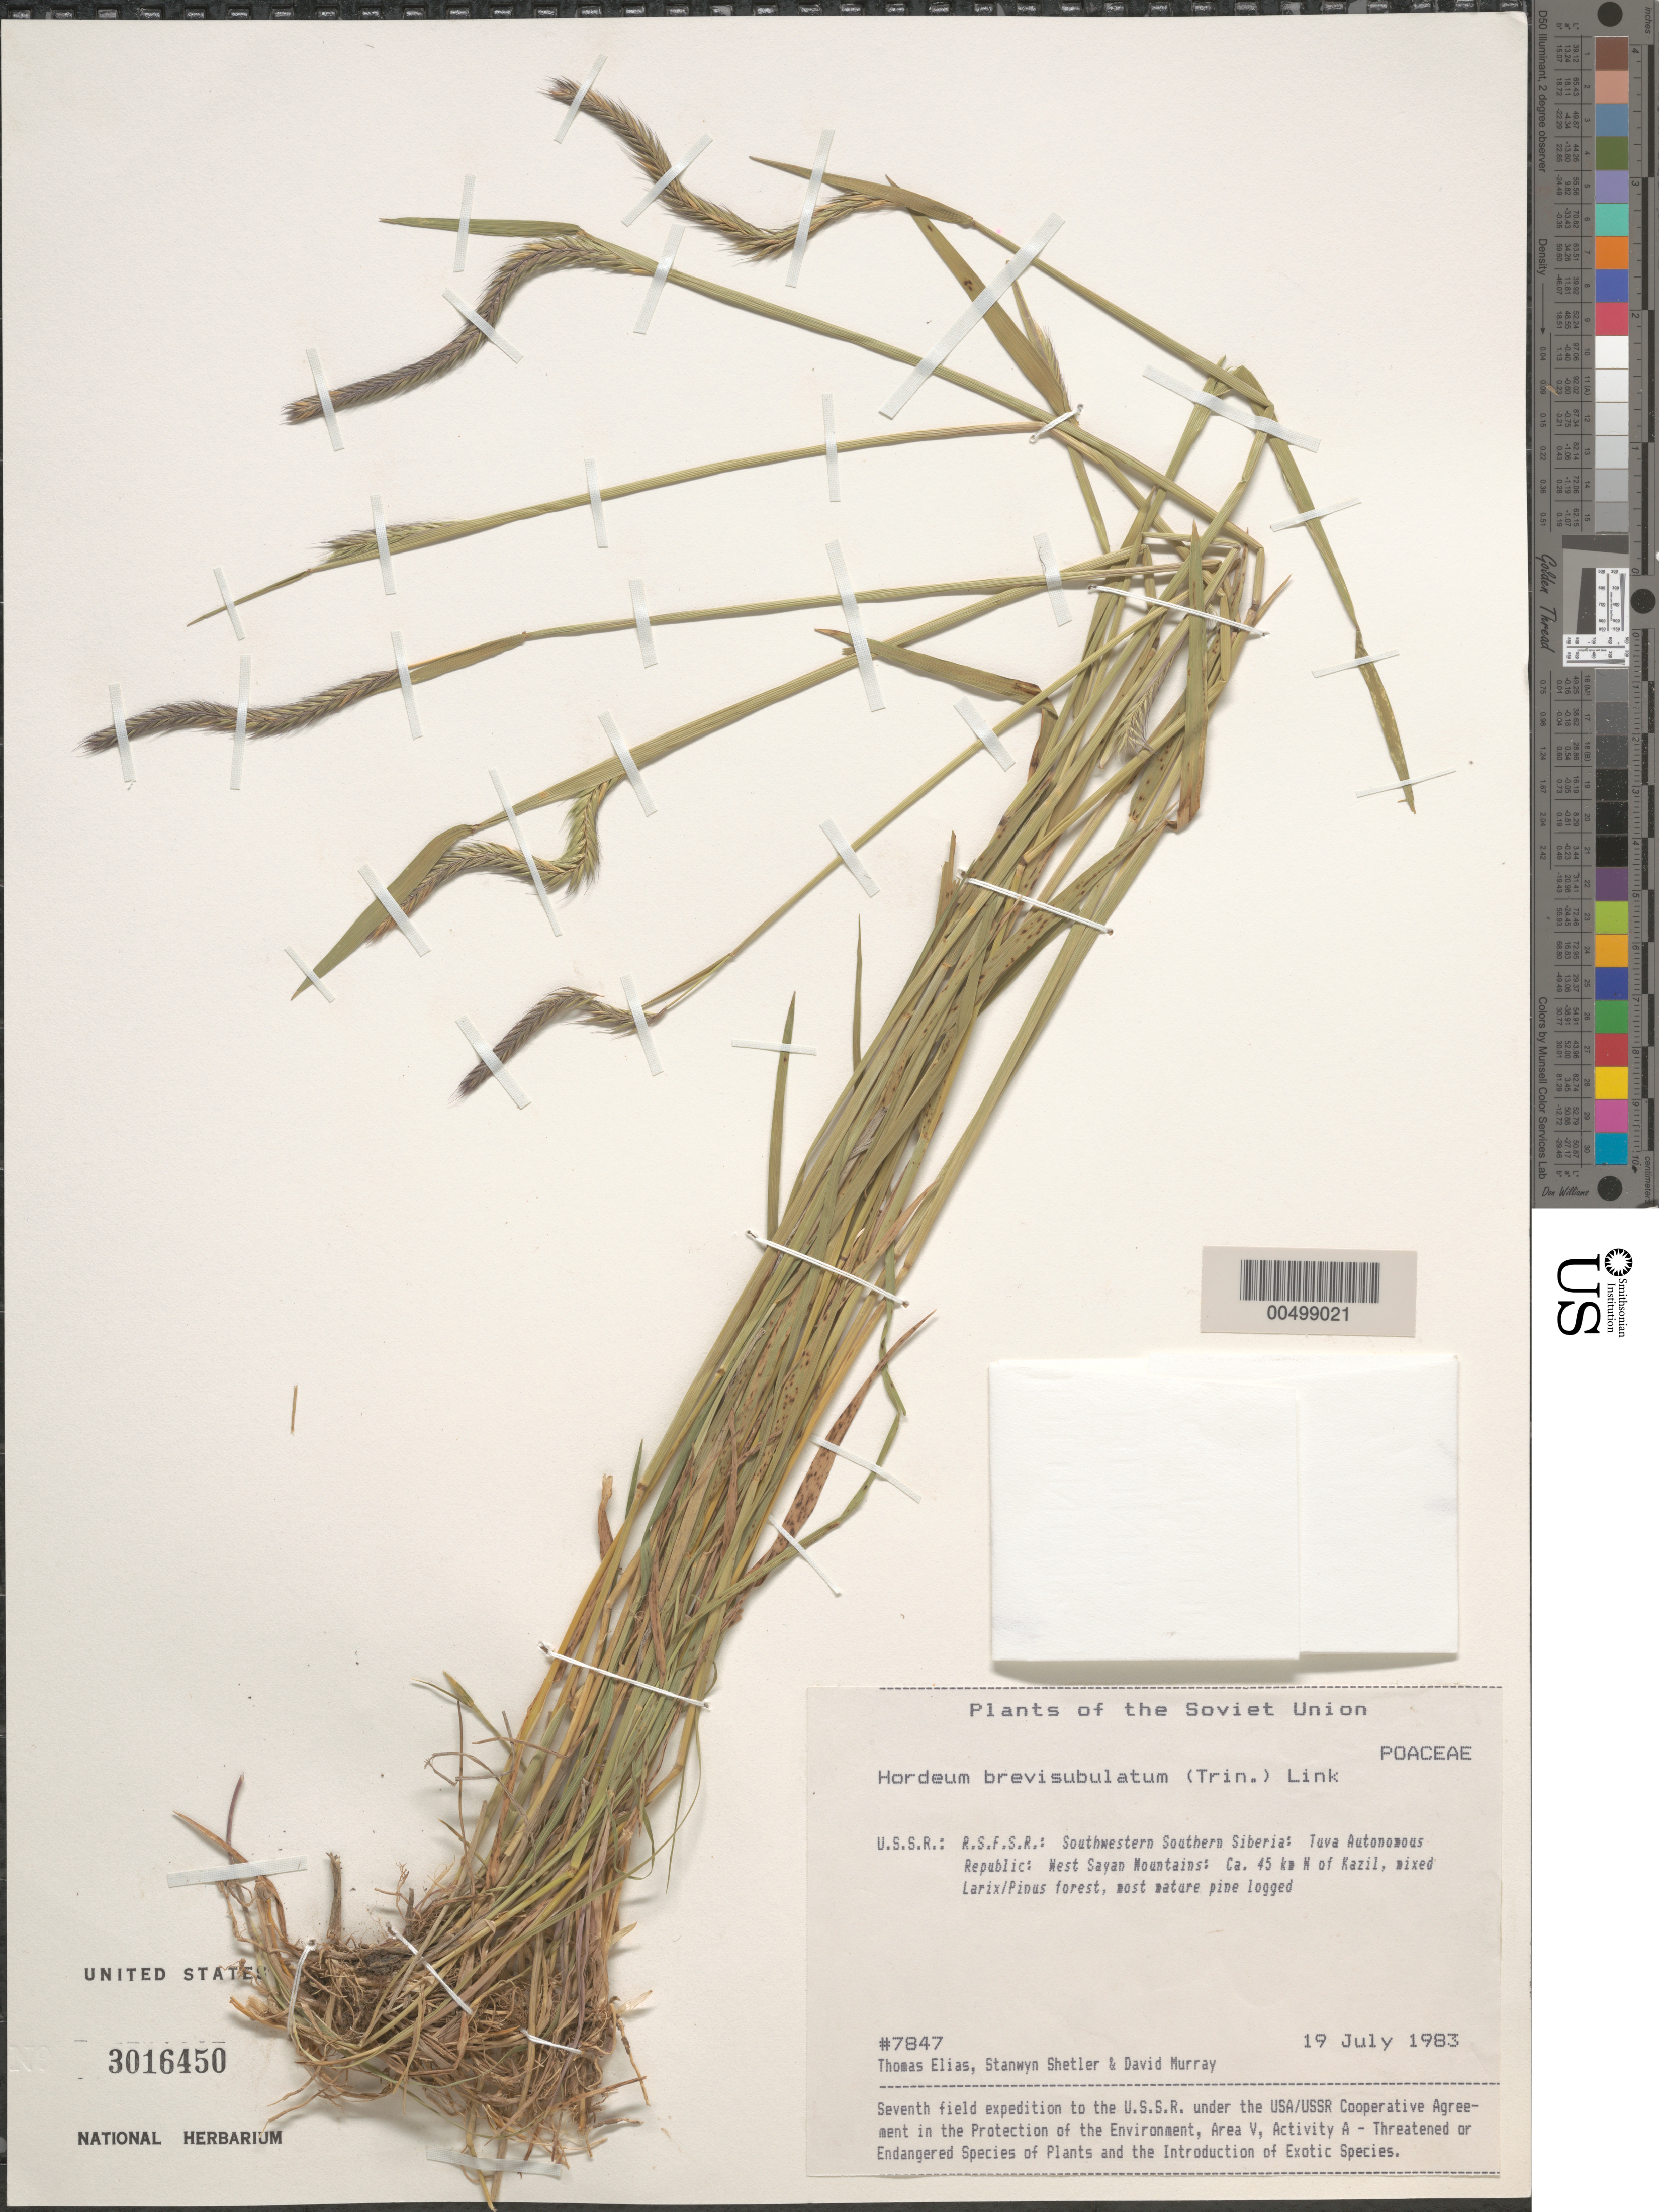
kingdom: Plantae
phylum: Tracheophyta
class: Liliopsida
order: Poales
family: Poaceae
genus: Hordeum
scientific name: Hordeum brevisubulatum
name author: (Trin.) Link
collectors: T. Elias, S. Shetler & D. F. Murray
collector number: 7847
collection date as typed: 19 Jul 1983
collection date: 1983-07-19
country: Russian Federation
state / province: Tuva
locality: West Sayan Mountains, ca. 45 km N of Kazil [Kyzyl]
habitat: mixed Larix/Pinus forest, most mature pine logged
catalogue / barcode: US 3016450